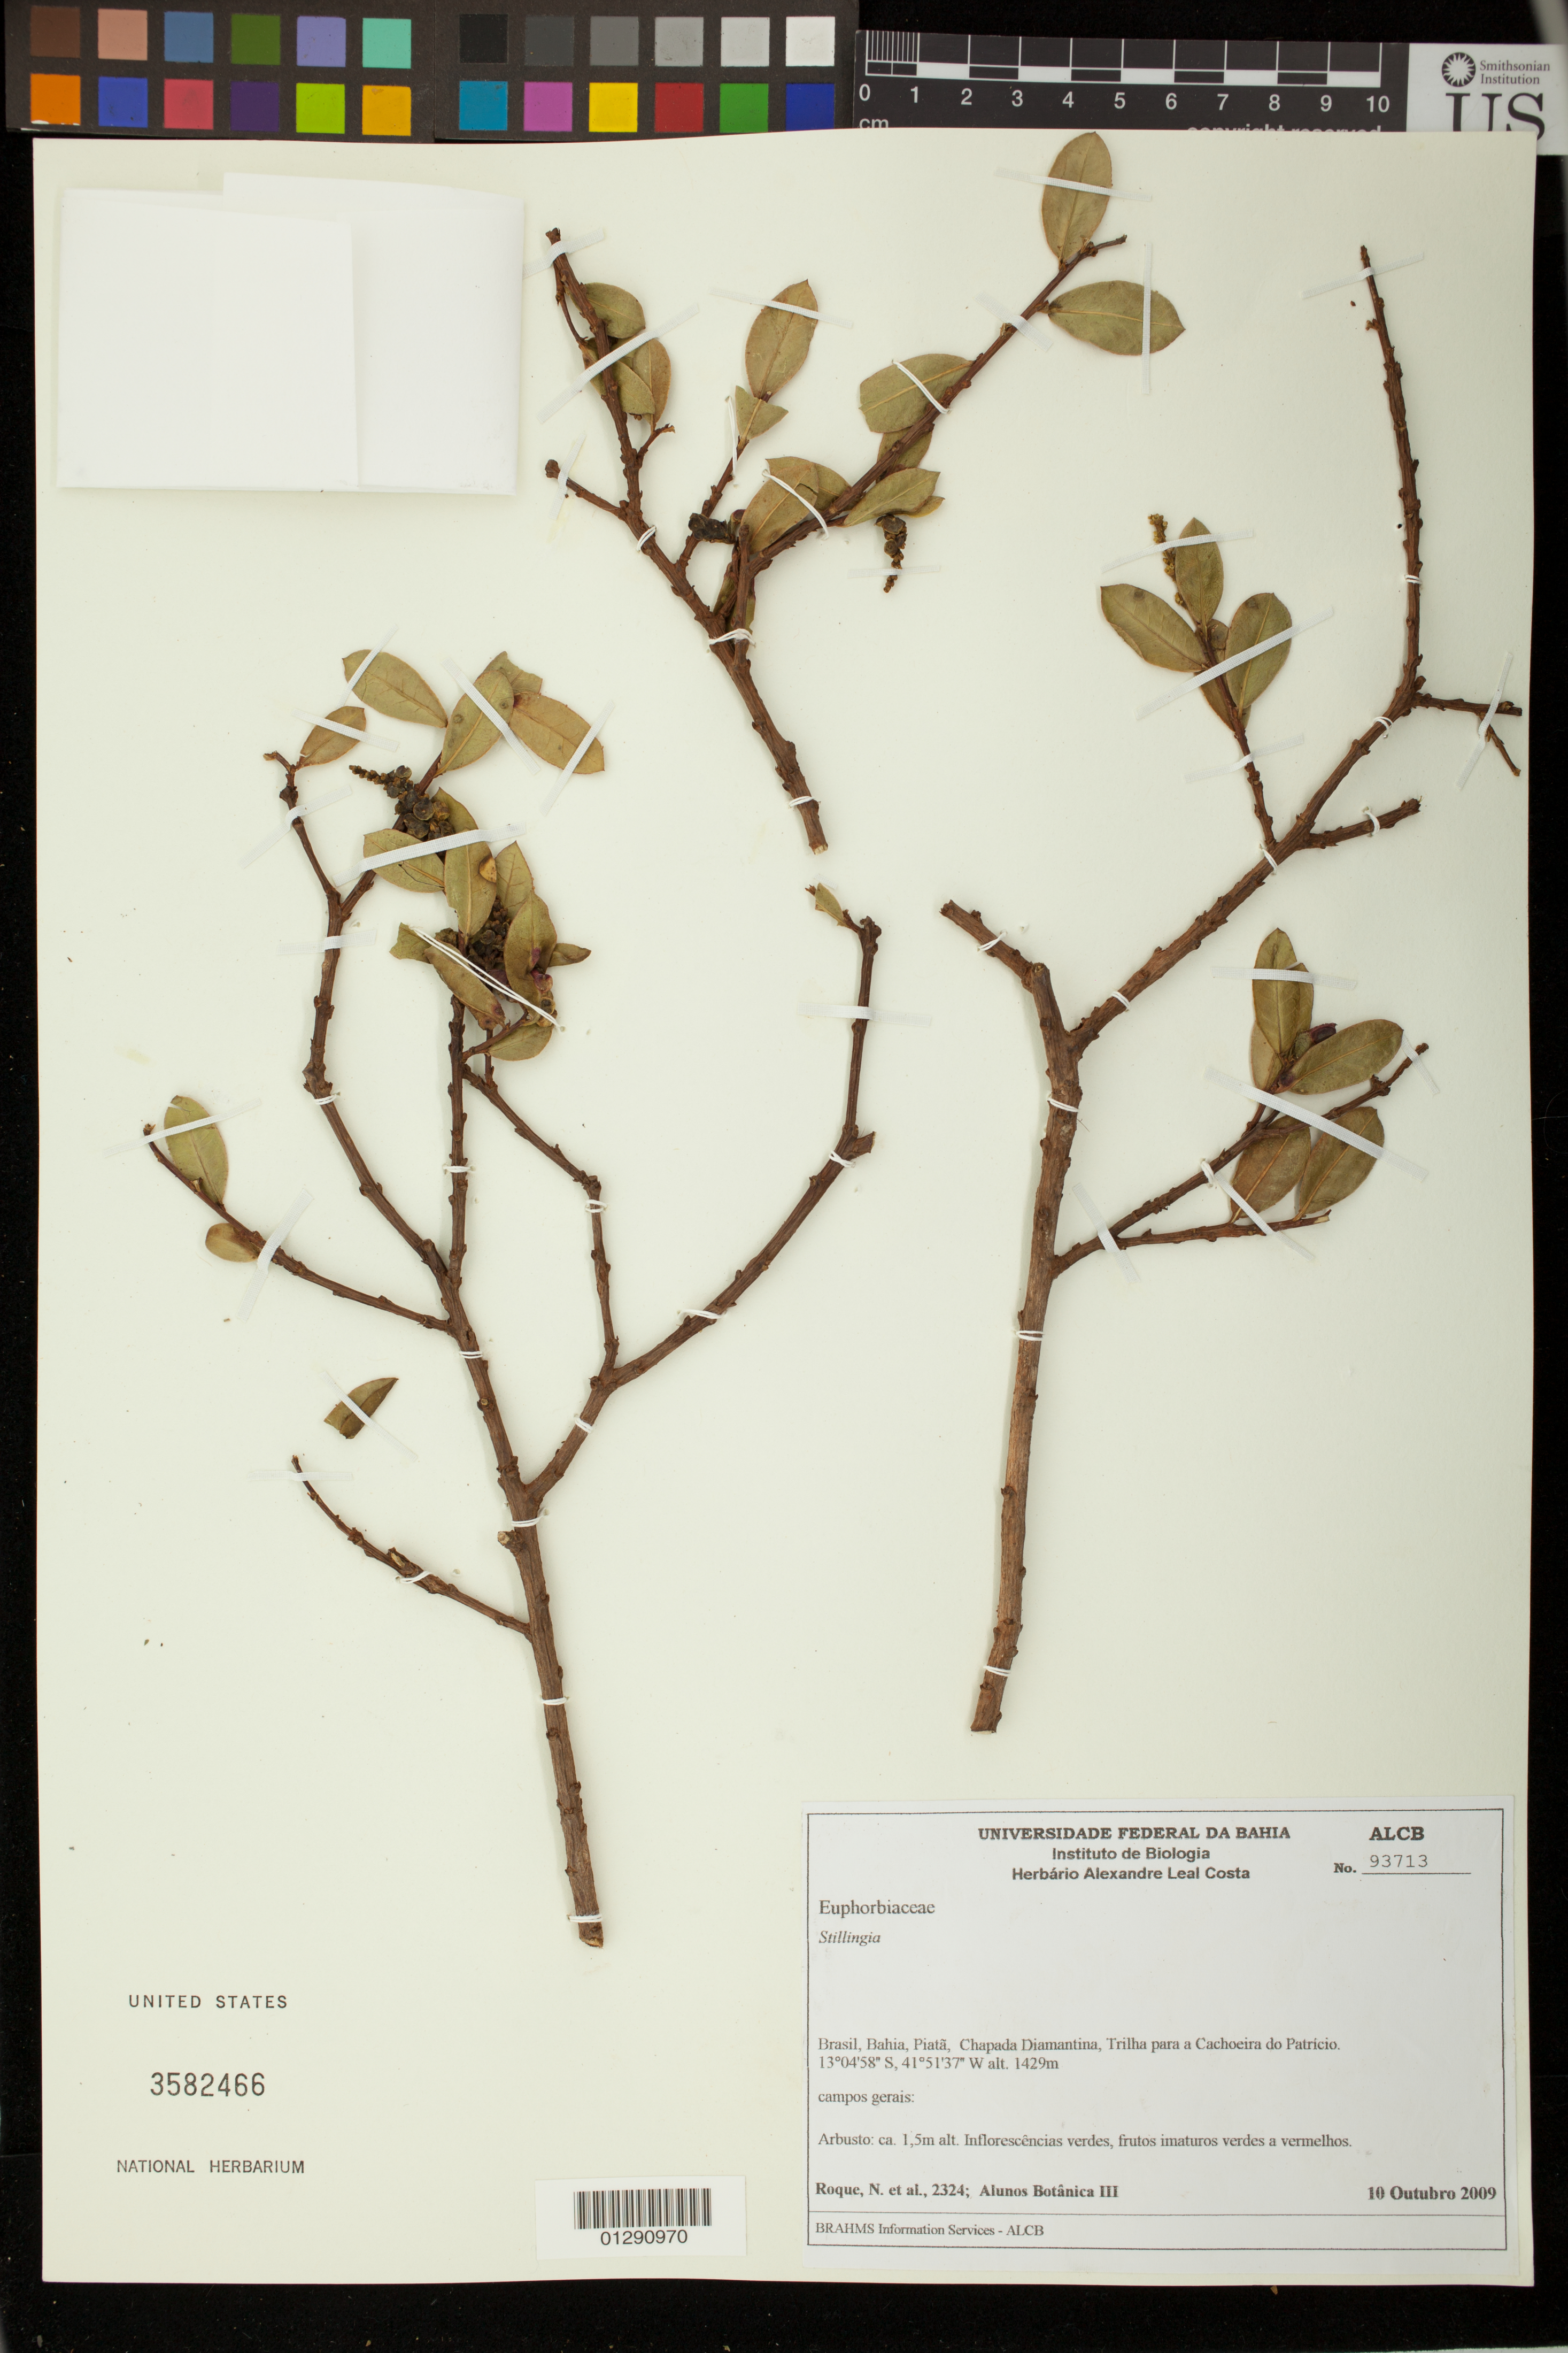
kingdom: Plantae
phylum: Tracheophyta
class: Magnoliopsida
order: Malpighiales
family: Euphorbiaceae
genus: Stillingia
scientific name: Stillingia sp.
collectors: N. Roque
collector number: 2324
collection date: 2009-10-10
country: Brazil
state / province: Bahia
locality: Piata, Chapada Diamantina, Trilha para a Cachoeira do Patricio.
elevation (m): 1429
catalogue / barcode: US 3582466